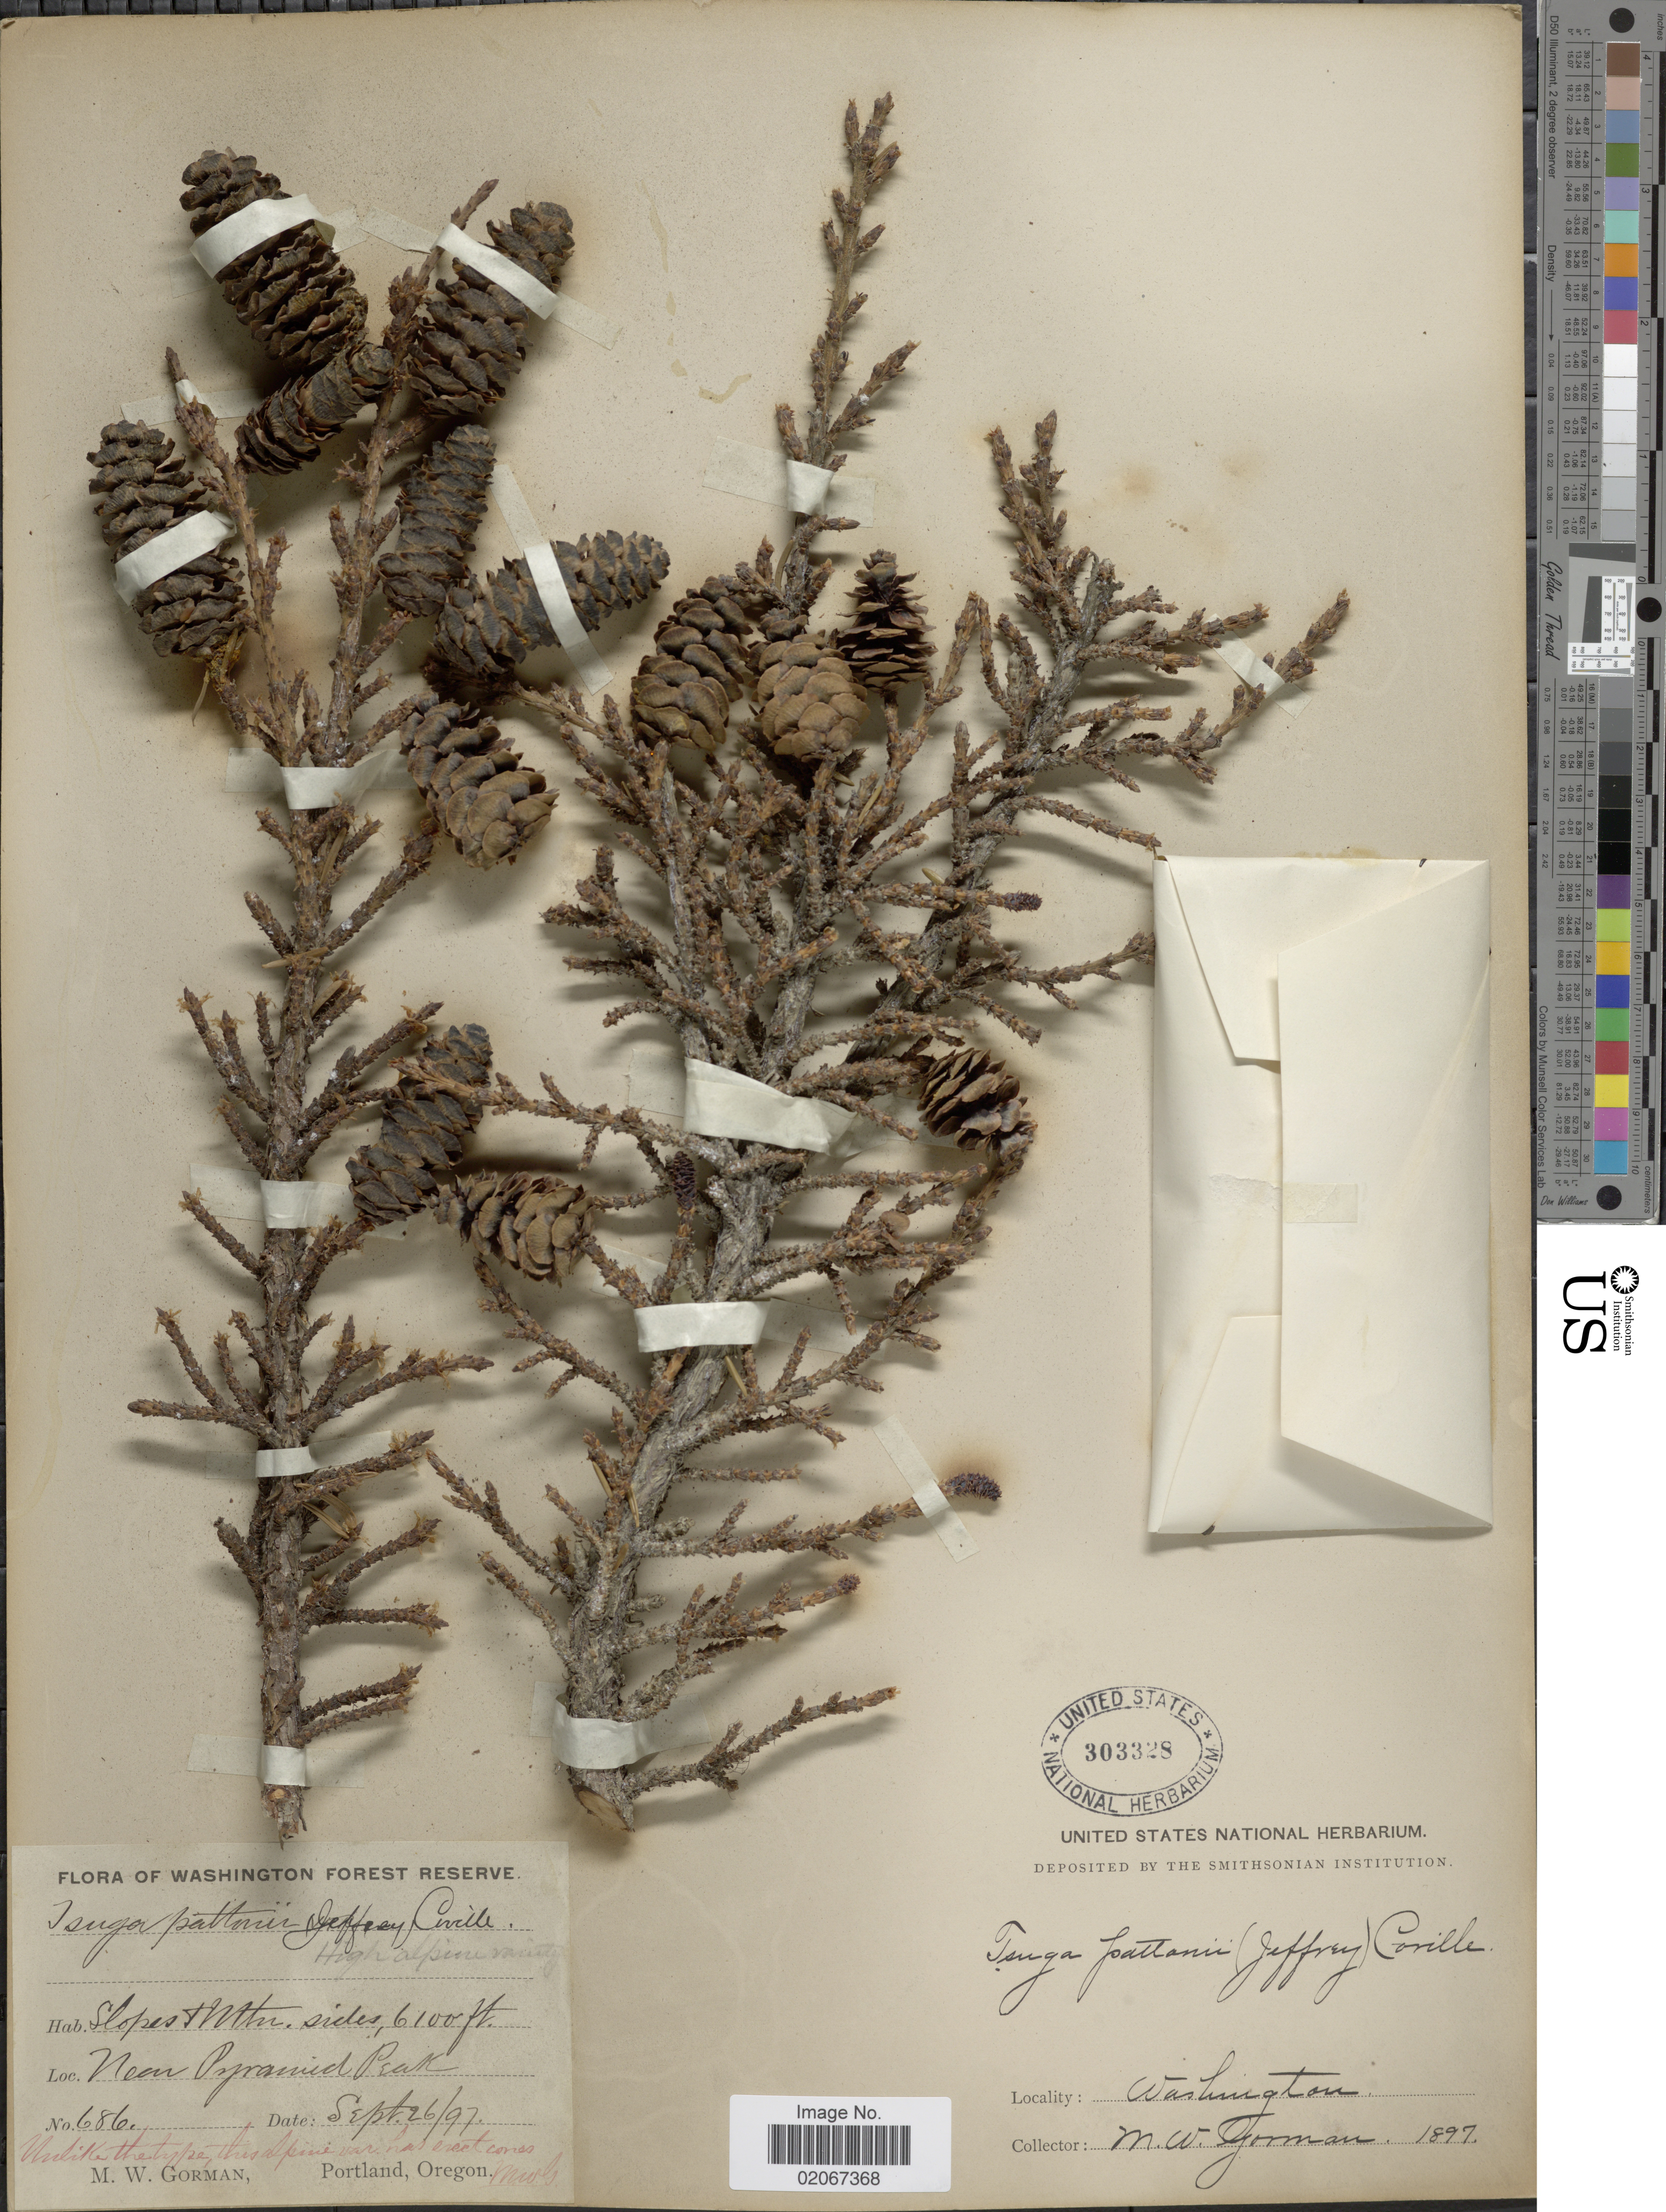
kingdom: Plantae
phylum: Tracheophyta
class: Pinopsida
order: Pinales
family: Pinaceae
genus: Tsuga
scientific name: Tsuga mertensiana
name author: (Bong.) Carrière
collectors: M. W. Gorman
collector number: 686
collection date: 1897-09-26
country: United States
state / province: Washington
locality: Slopes & Mtn. sides. Near Pyramid Peak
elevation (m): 1859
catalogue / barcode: US 303328